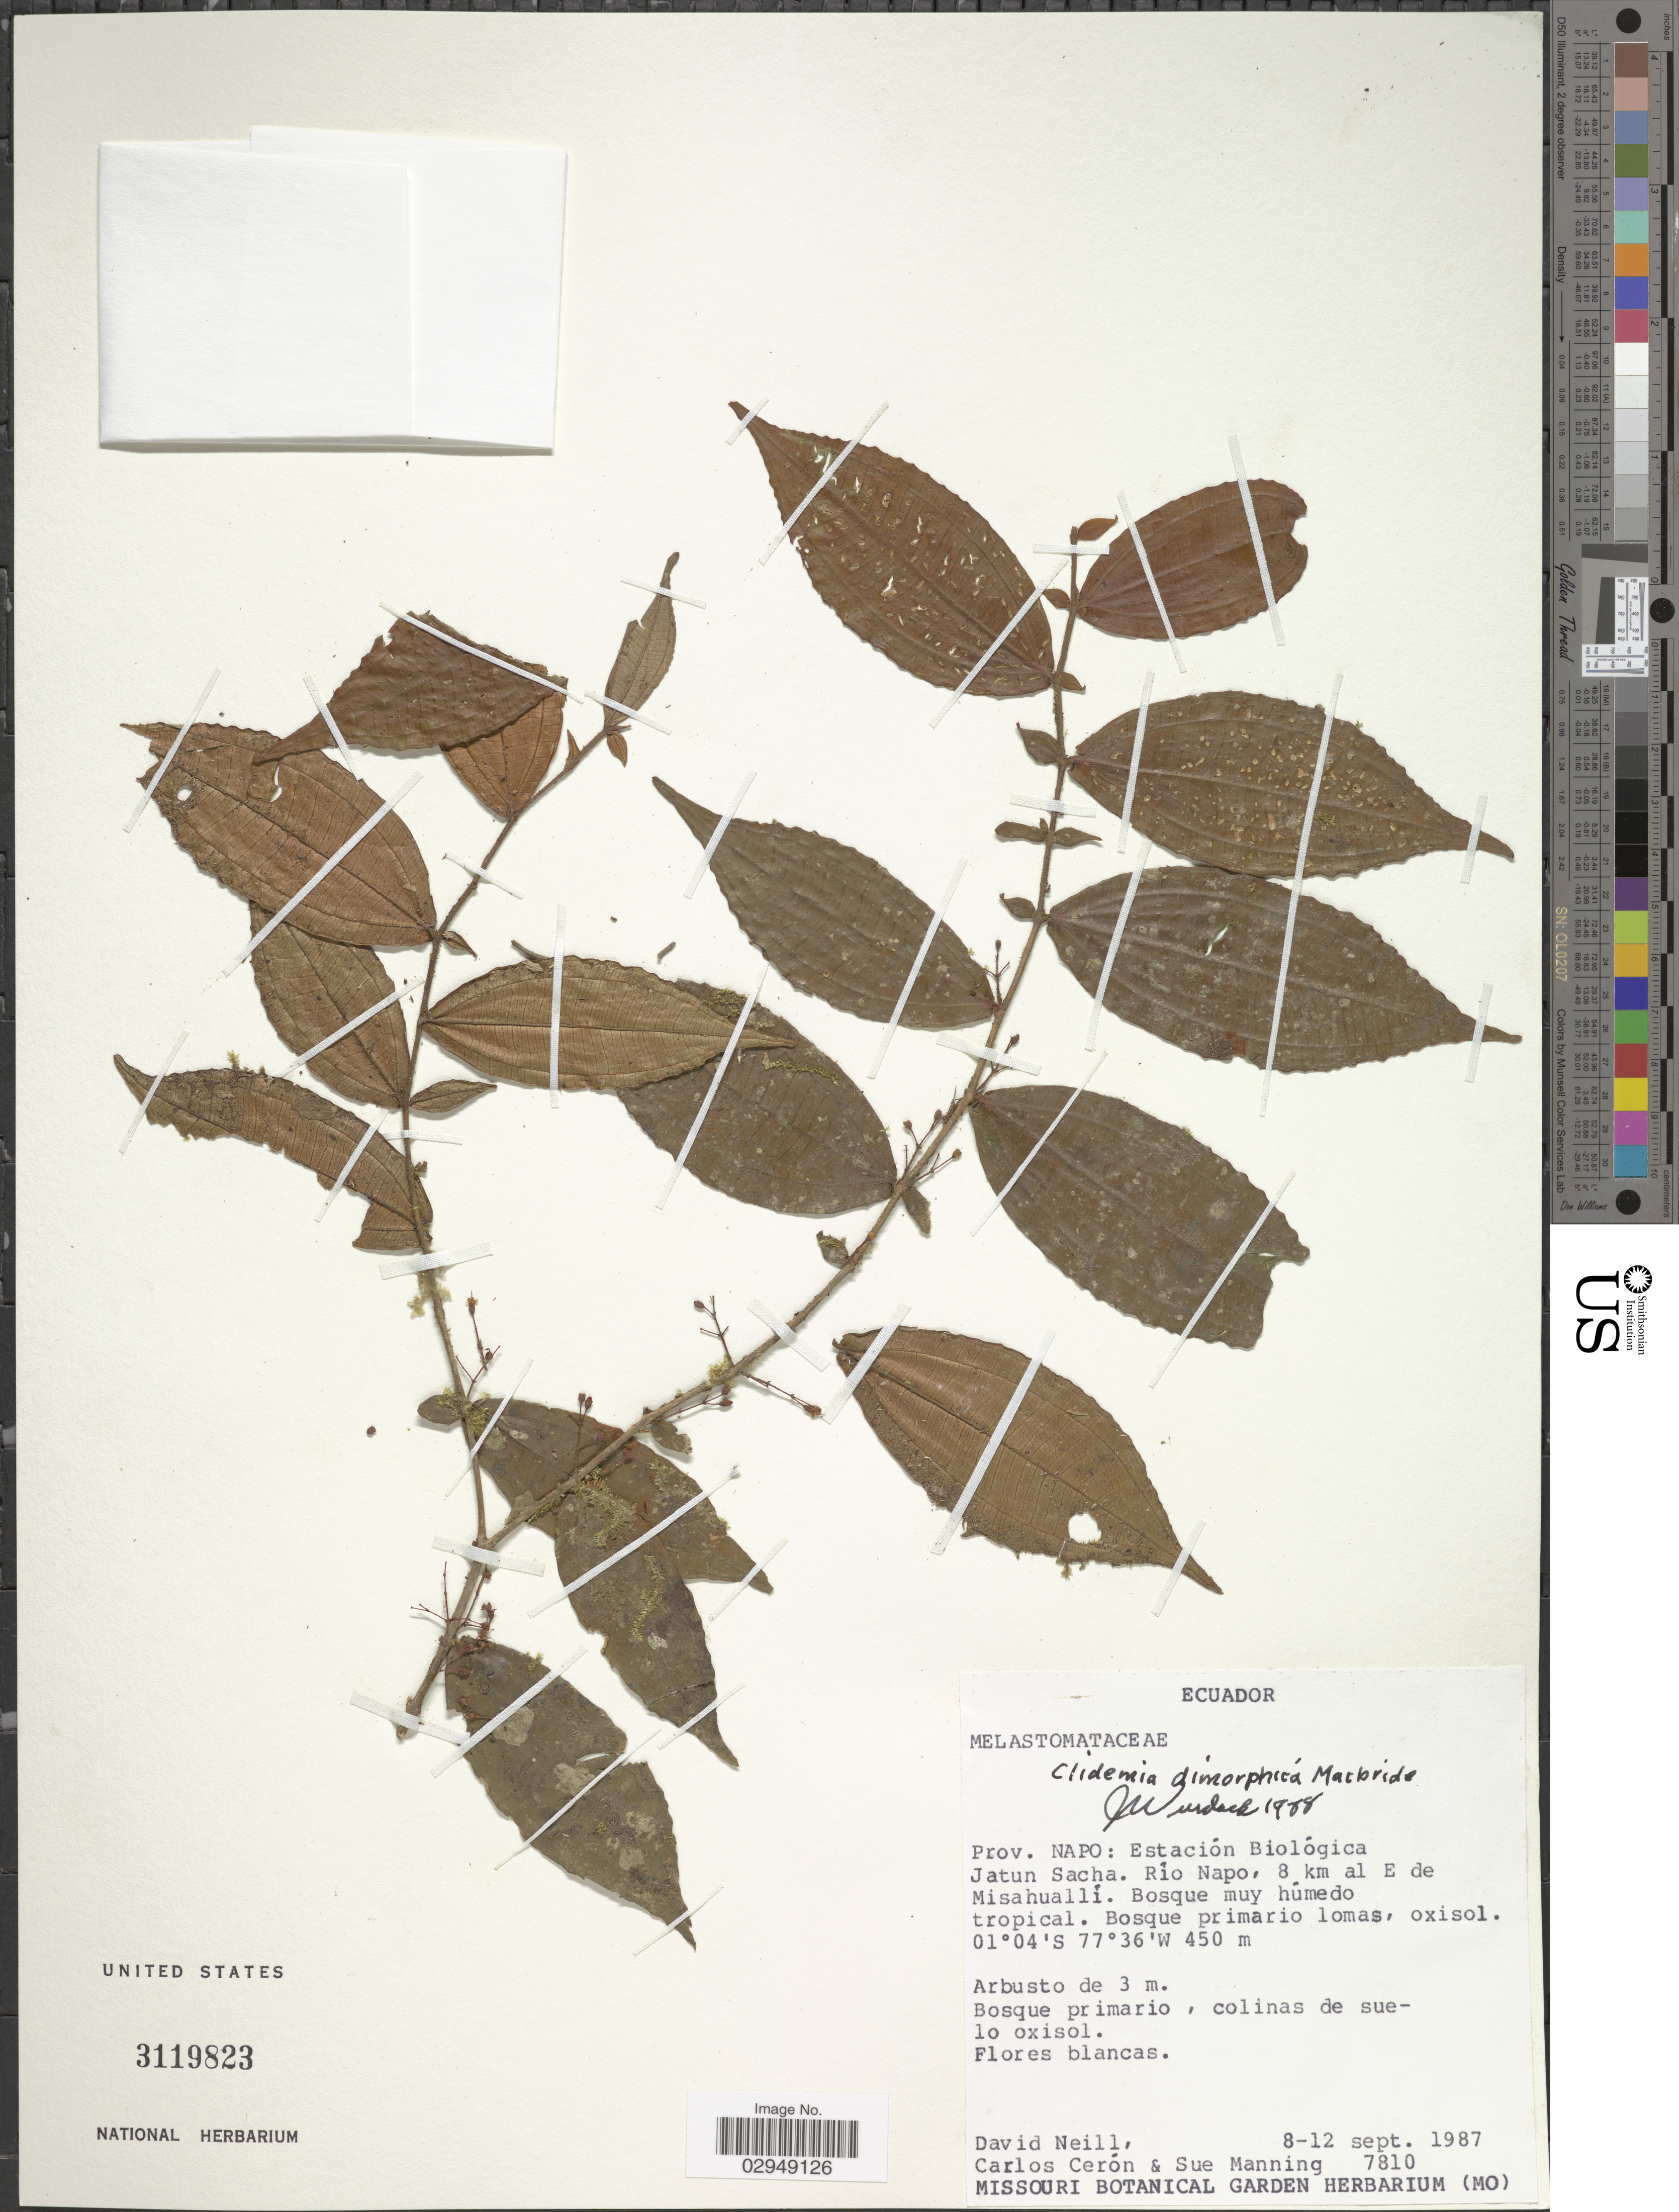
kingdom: Plantae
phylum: Tracheophyta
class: Magnoliopsida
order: Myrtales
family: Melastomataceae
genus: Clidemia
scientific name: Clidemia dimorphica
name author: J.F. Macbr.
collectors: D. Neill, C. E. Cerón M. & S. Manning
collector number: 7810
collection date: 1987-09-08/1987-09-12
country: Ecuador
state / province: Napo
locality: Estación Biológica Jatun Sacha, Río Napo, 8 km al E de Misahuallí.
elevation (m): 450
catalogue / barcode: US 3119823